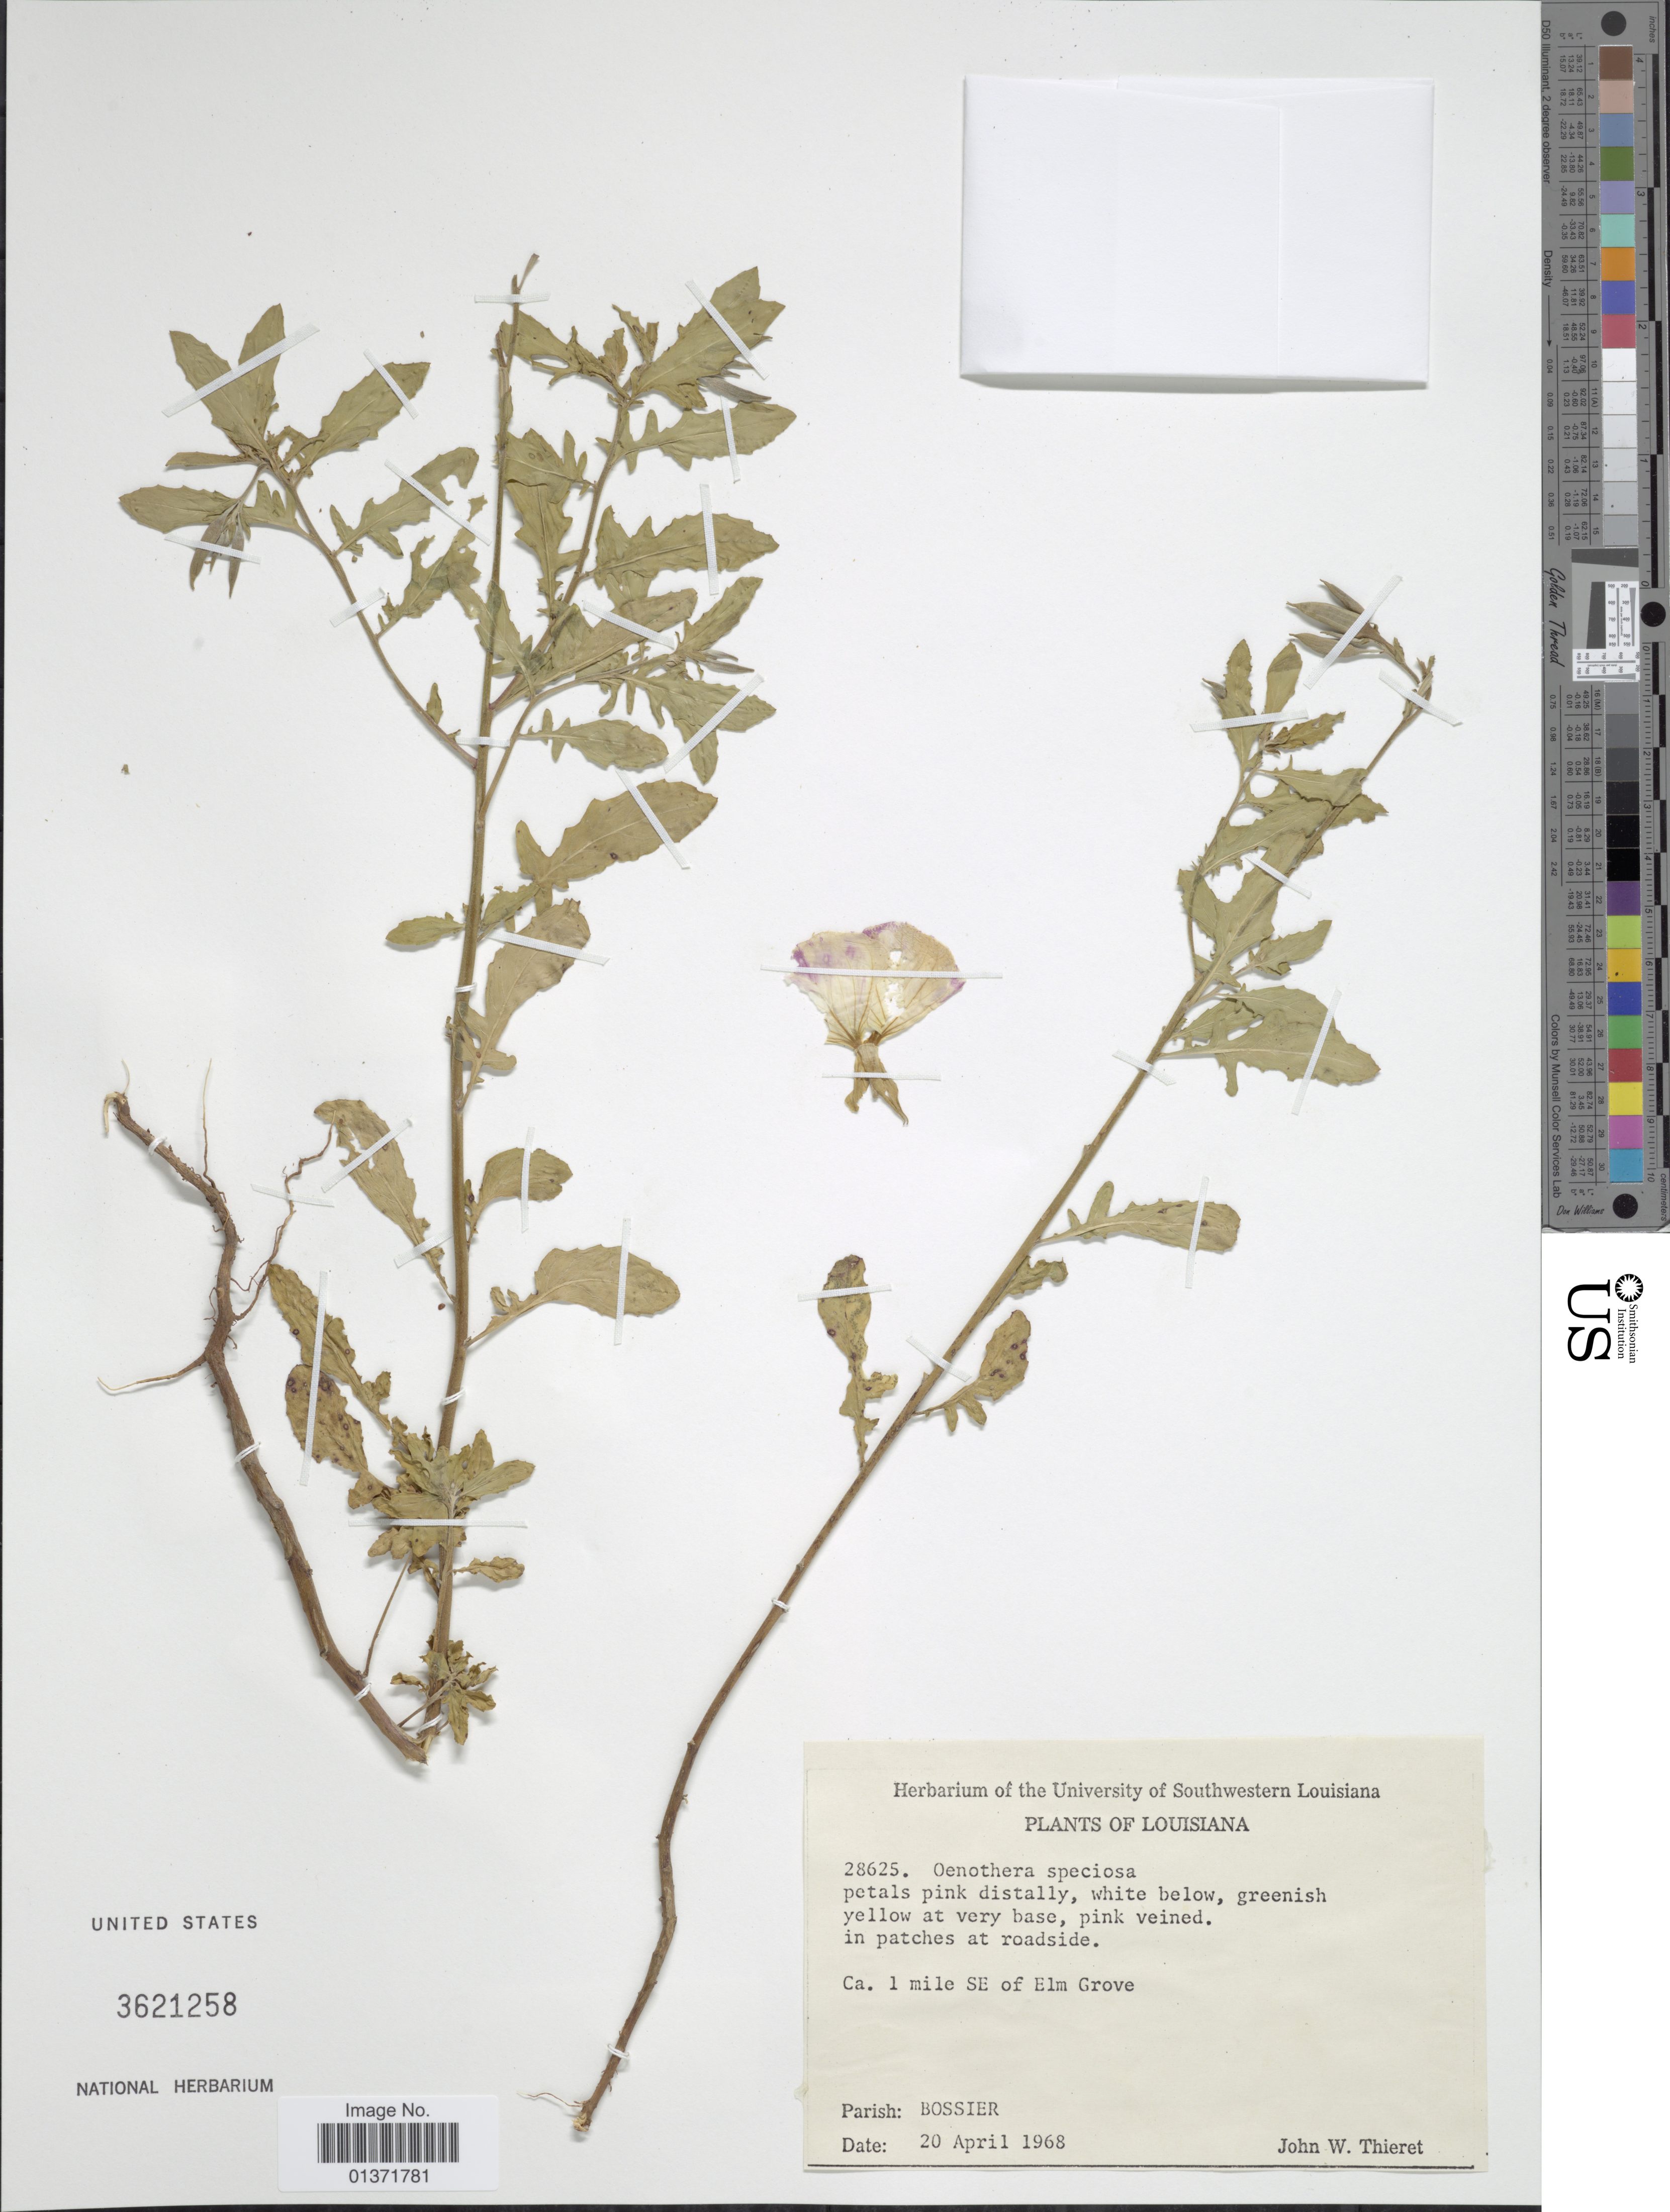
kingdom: Plantae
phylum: Tracheophyta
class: Magnoliopsida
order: Myrtales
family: Onagraceae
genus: Oenothera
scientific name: Oenothera speciosa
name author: Nutt.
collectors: J. W. Thieret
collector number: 28625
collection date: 1968-04-20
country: United States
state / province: Louisiana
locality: Ca 1 mile SE of Elm Grove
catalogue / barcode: US 3621258